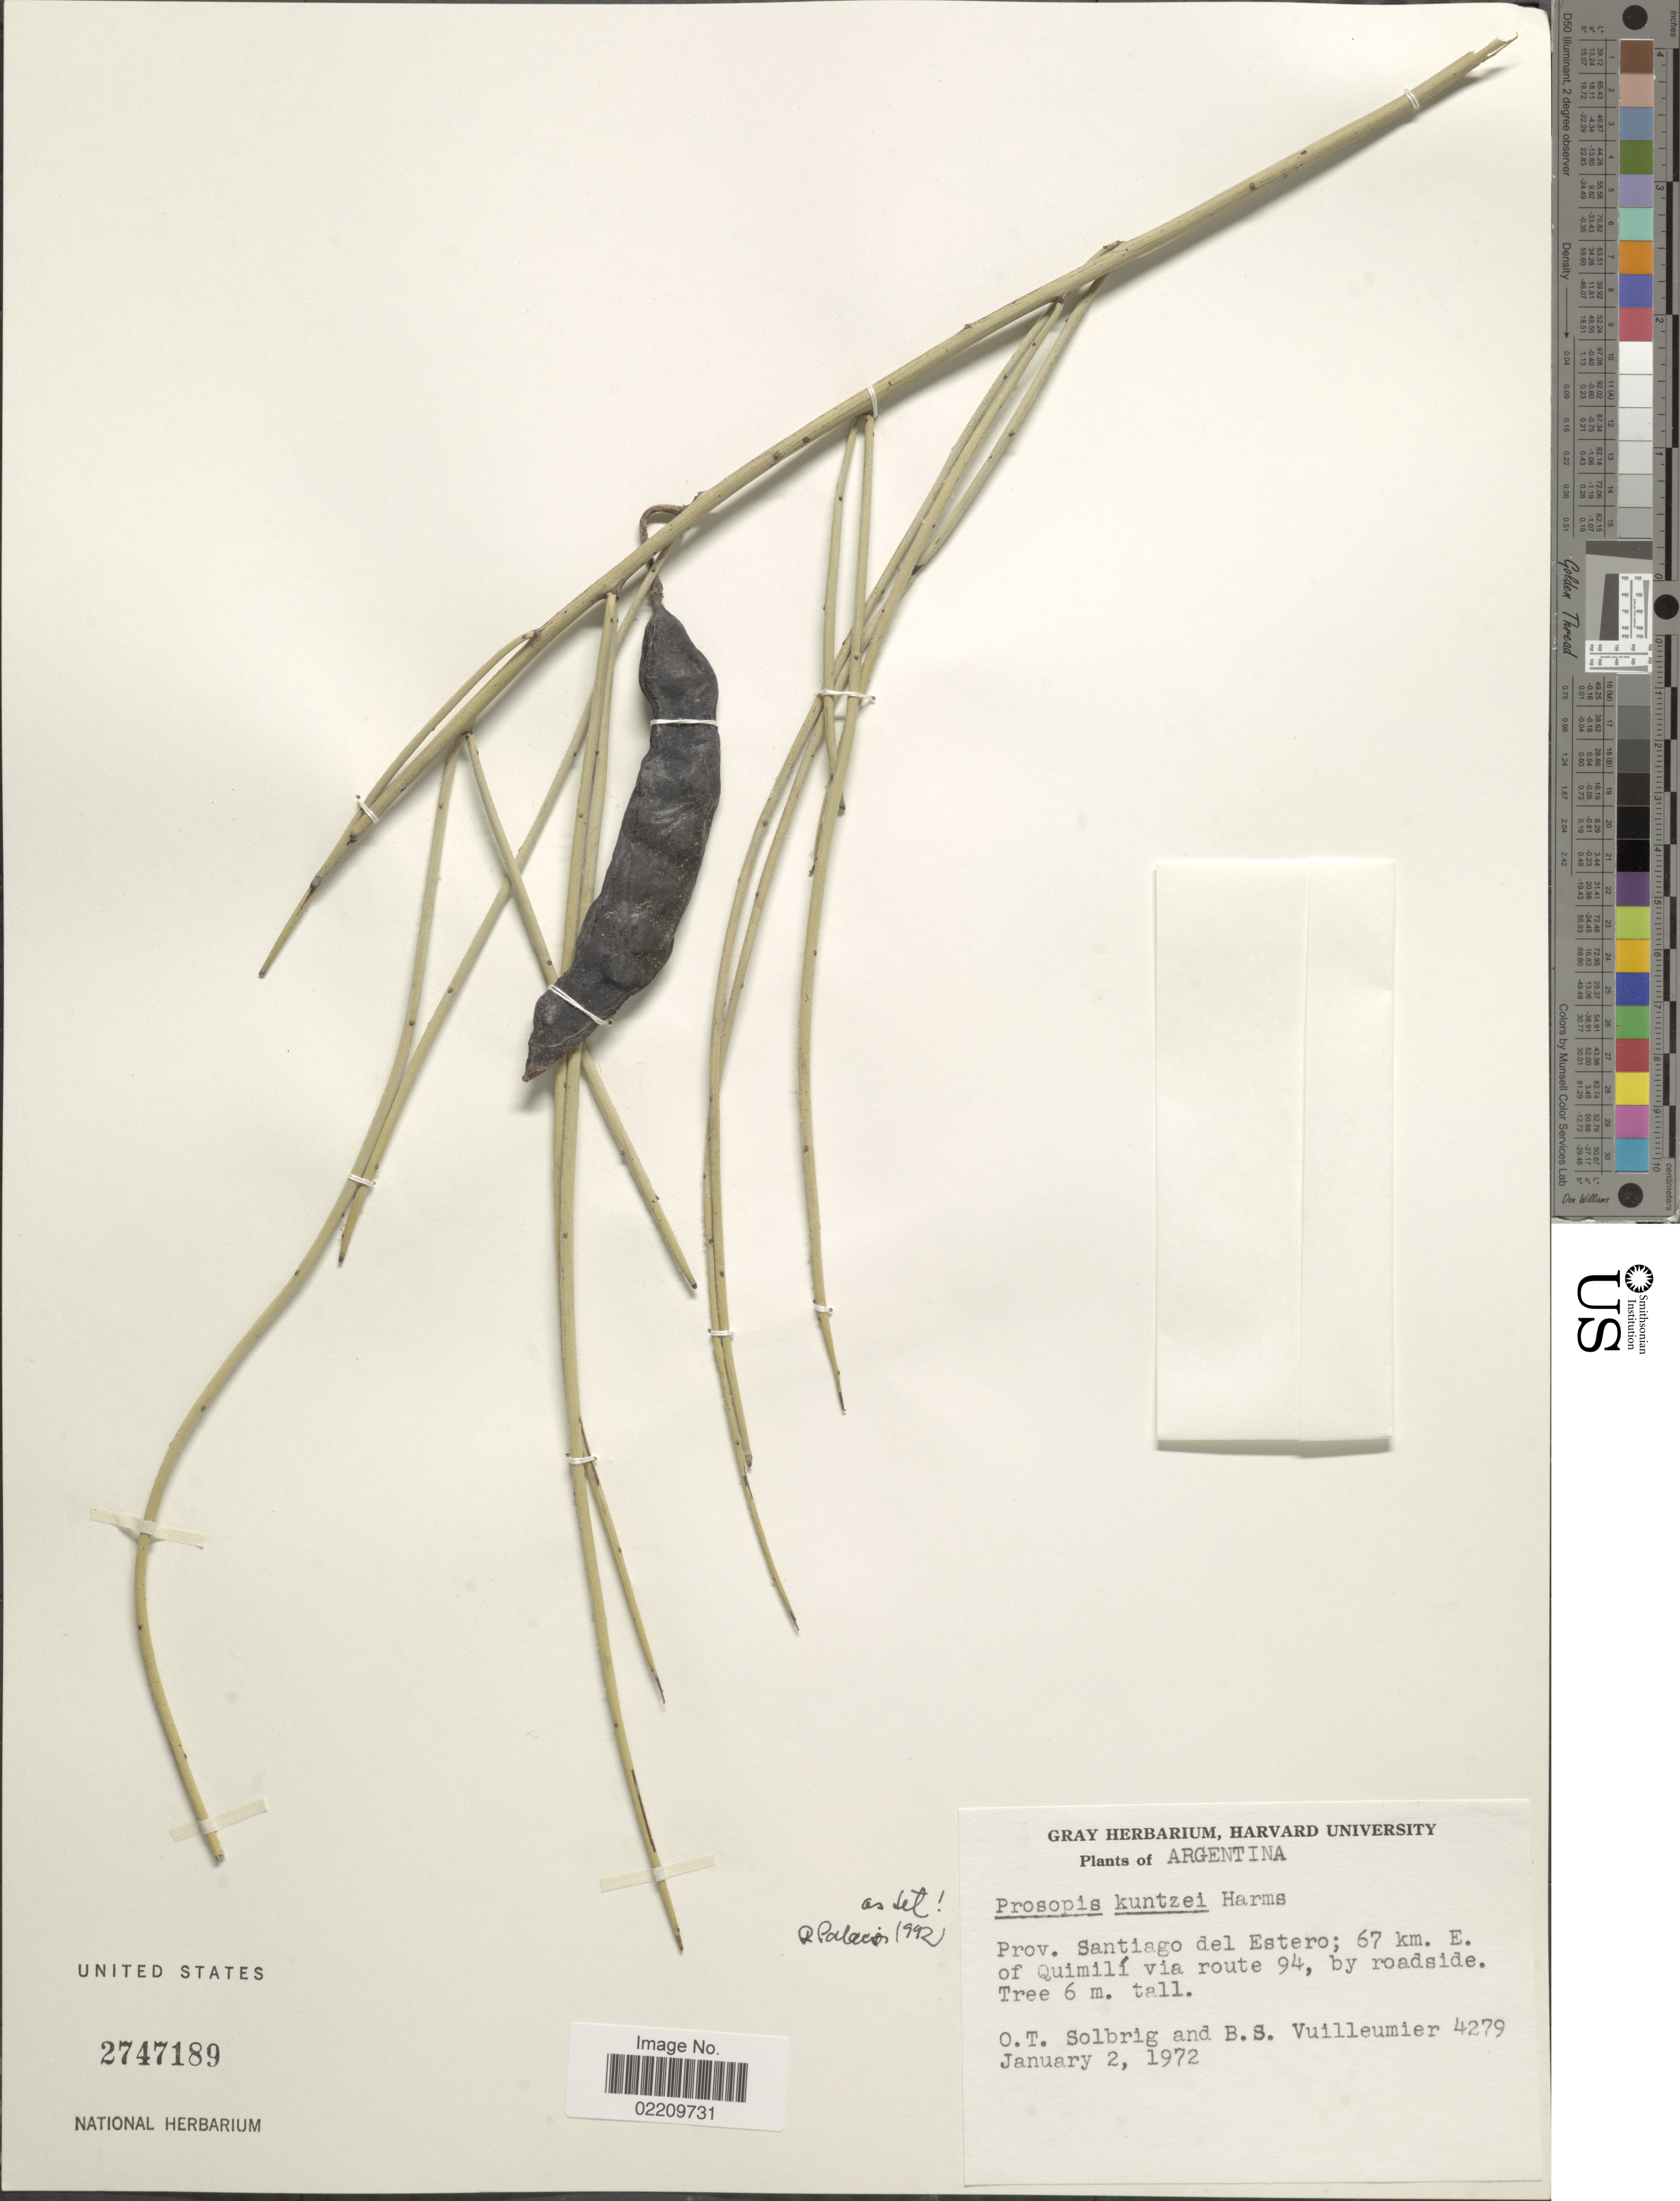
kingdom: Plantae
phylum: Tracheophyta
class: Magnoliopsida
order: Fabales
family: Fabaceae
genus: Neltuma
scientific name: Neltuma kuntzei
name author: (Harms ex Kuntze) C. E. Hughes & G.P. Lewis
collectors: O. T. Solbrig & B. Vuilleumier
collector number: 4279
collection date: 1972-01-02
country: Argentina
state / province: Santiago del Estero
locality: Prov. Santiago del Estero; 67 km. E. of Quimilí via route 94, by roadside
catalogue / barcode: US 2747189